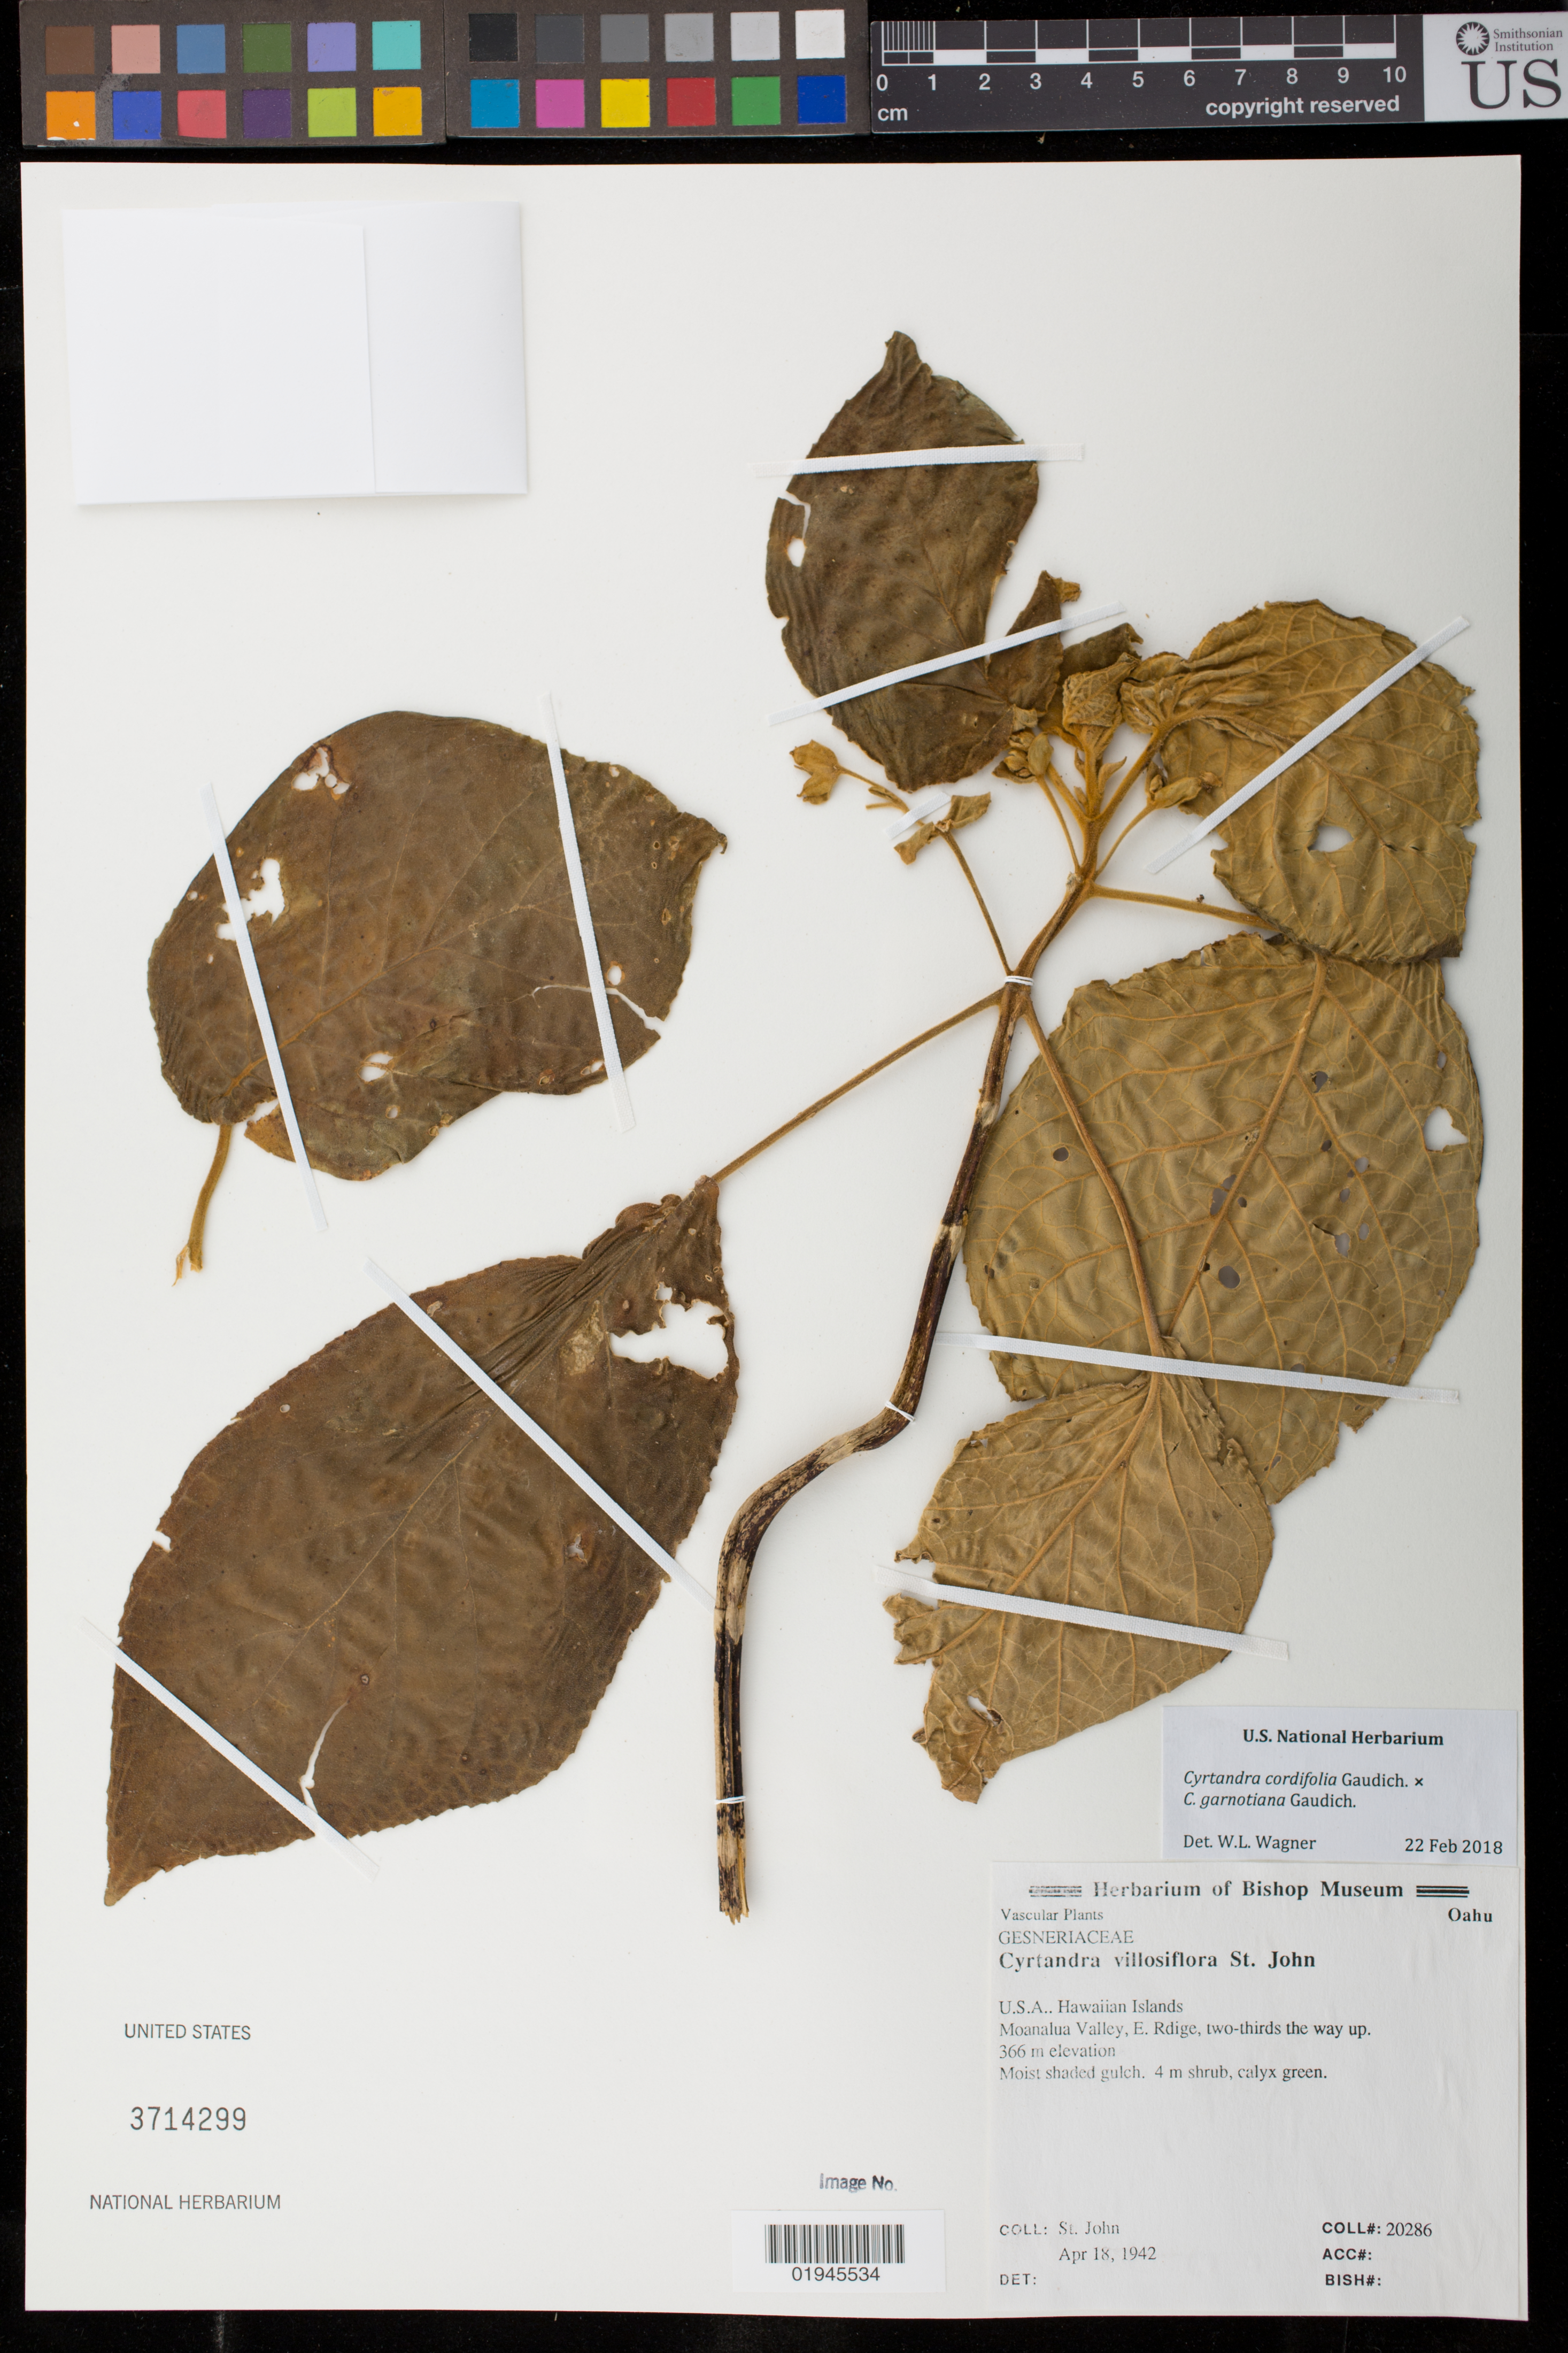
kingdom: Plantae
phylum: Tracheophyta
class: Magnoliopsida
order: Lamiales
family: Gesneriaceae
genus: Cyrtandra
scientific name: Cyrtandra cordifolia x C. garnotiana Gaudich.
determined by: Wagner, W. L., (BOT), Smithsonian Institution - National Museum of Natural History (UNITED STATES)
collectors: H. St. John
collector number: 20286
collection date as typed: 18 Apr 1942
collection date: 1942-04-18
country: United States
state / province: Hawaii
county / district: Honolulu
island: Oahu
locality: Koolau Range, Moanalua Valley, E Ridge, 2/3 way up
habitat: Moist shaded gulch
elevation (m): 366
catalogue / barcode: US 3714299